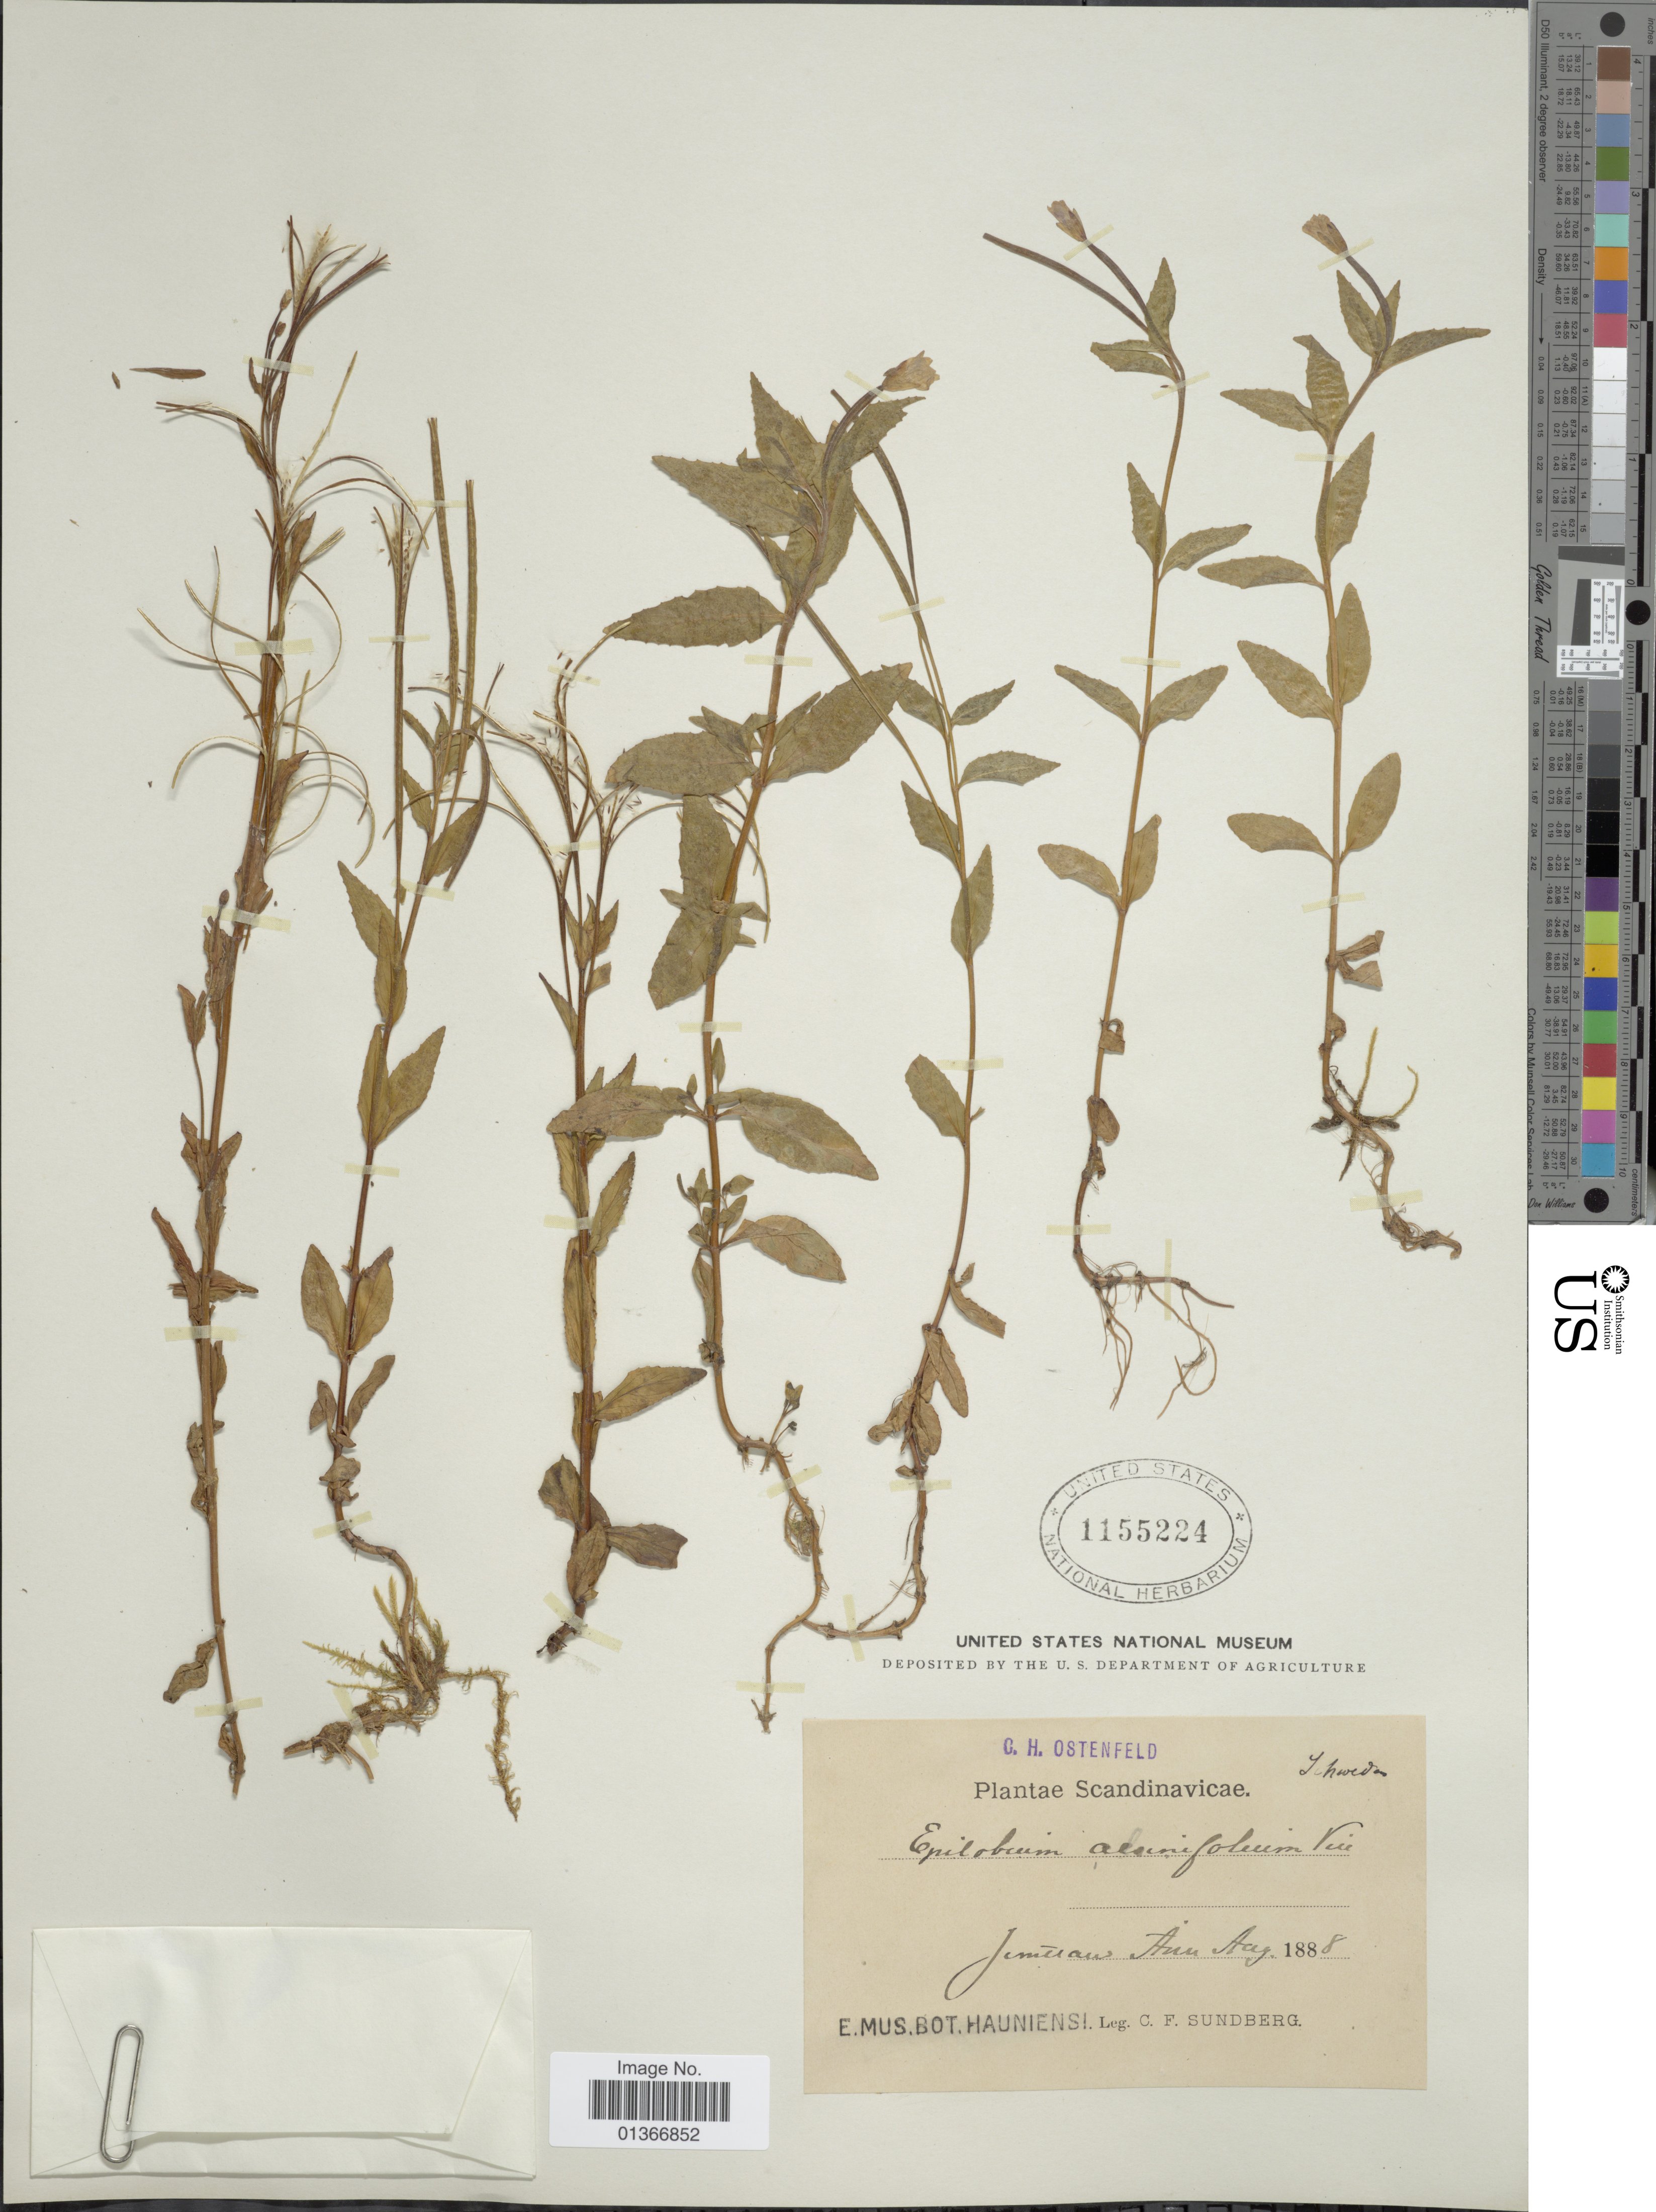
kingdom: Plantae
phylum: Tracheophyta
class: Magnoliopsida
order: Myrtales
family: Onagraceae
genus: Epilobium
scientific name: Epilobium alsinifolium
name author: Vill.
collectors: C. F. Sundberg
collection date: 1888-08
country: Sweden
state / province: Jämtland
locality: Ånn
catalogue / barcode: US 1155224